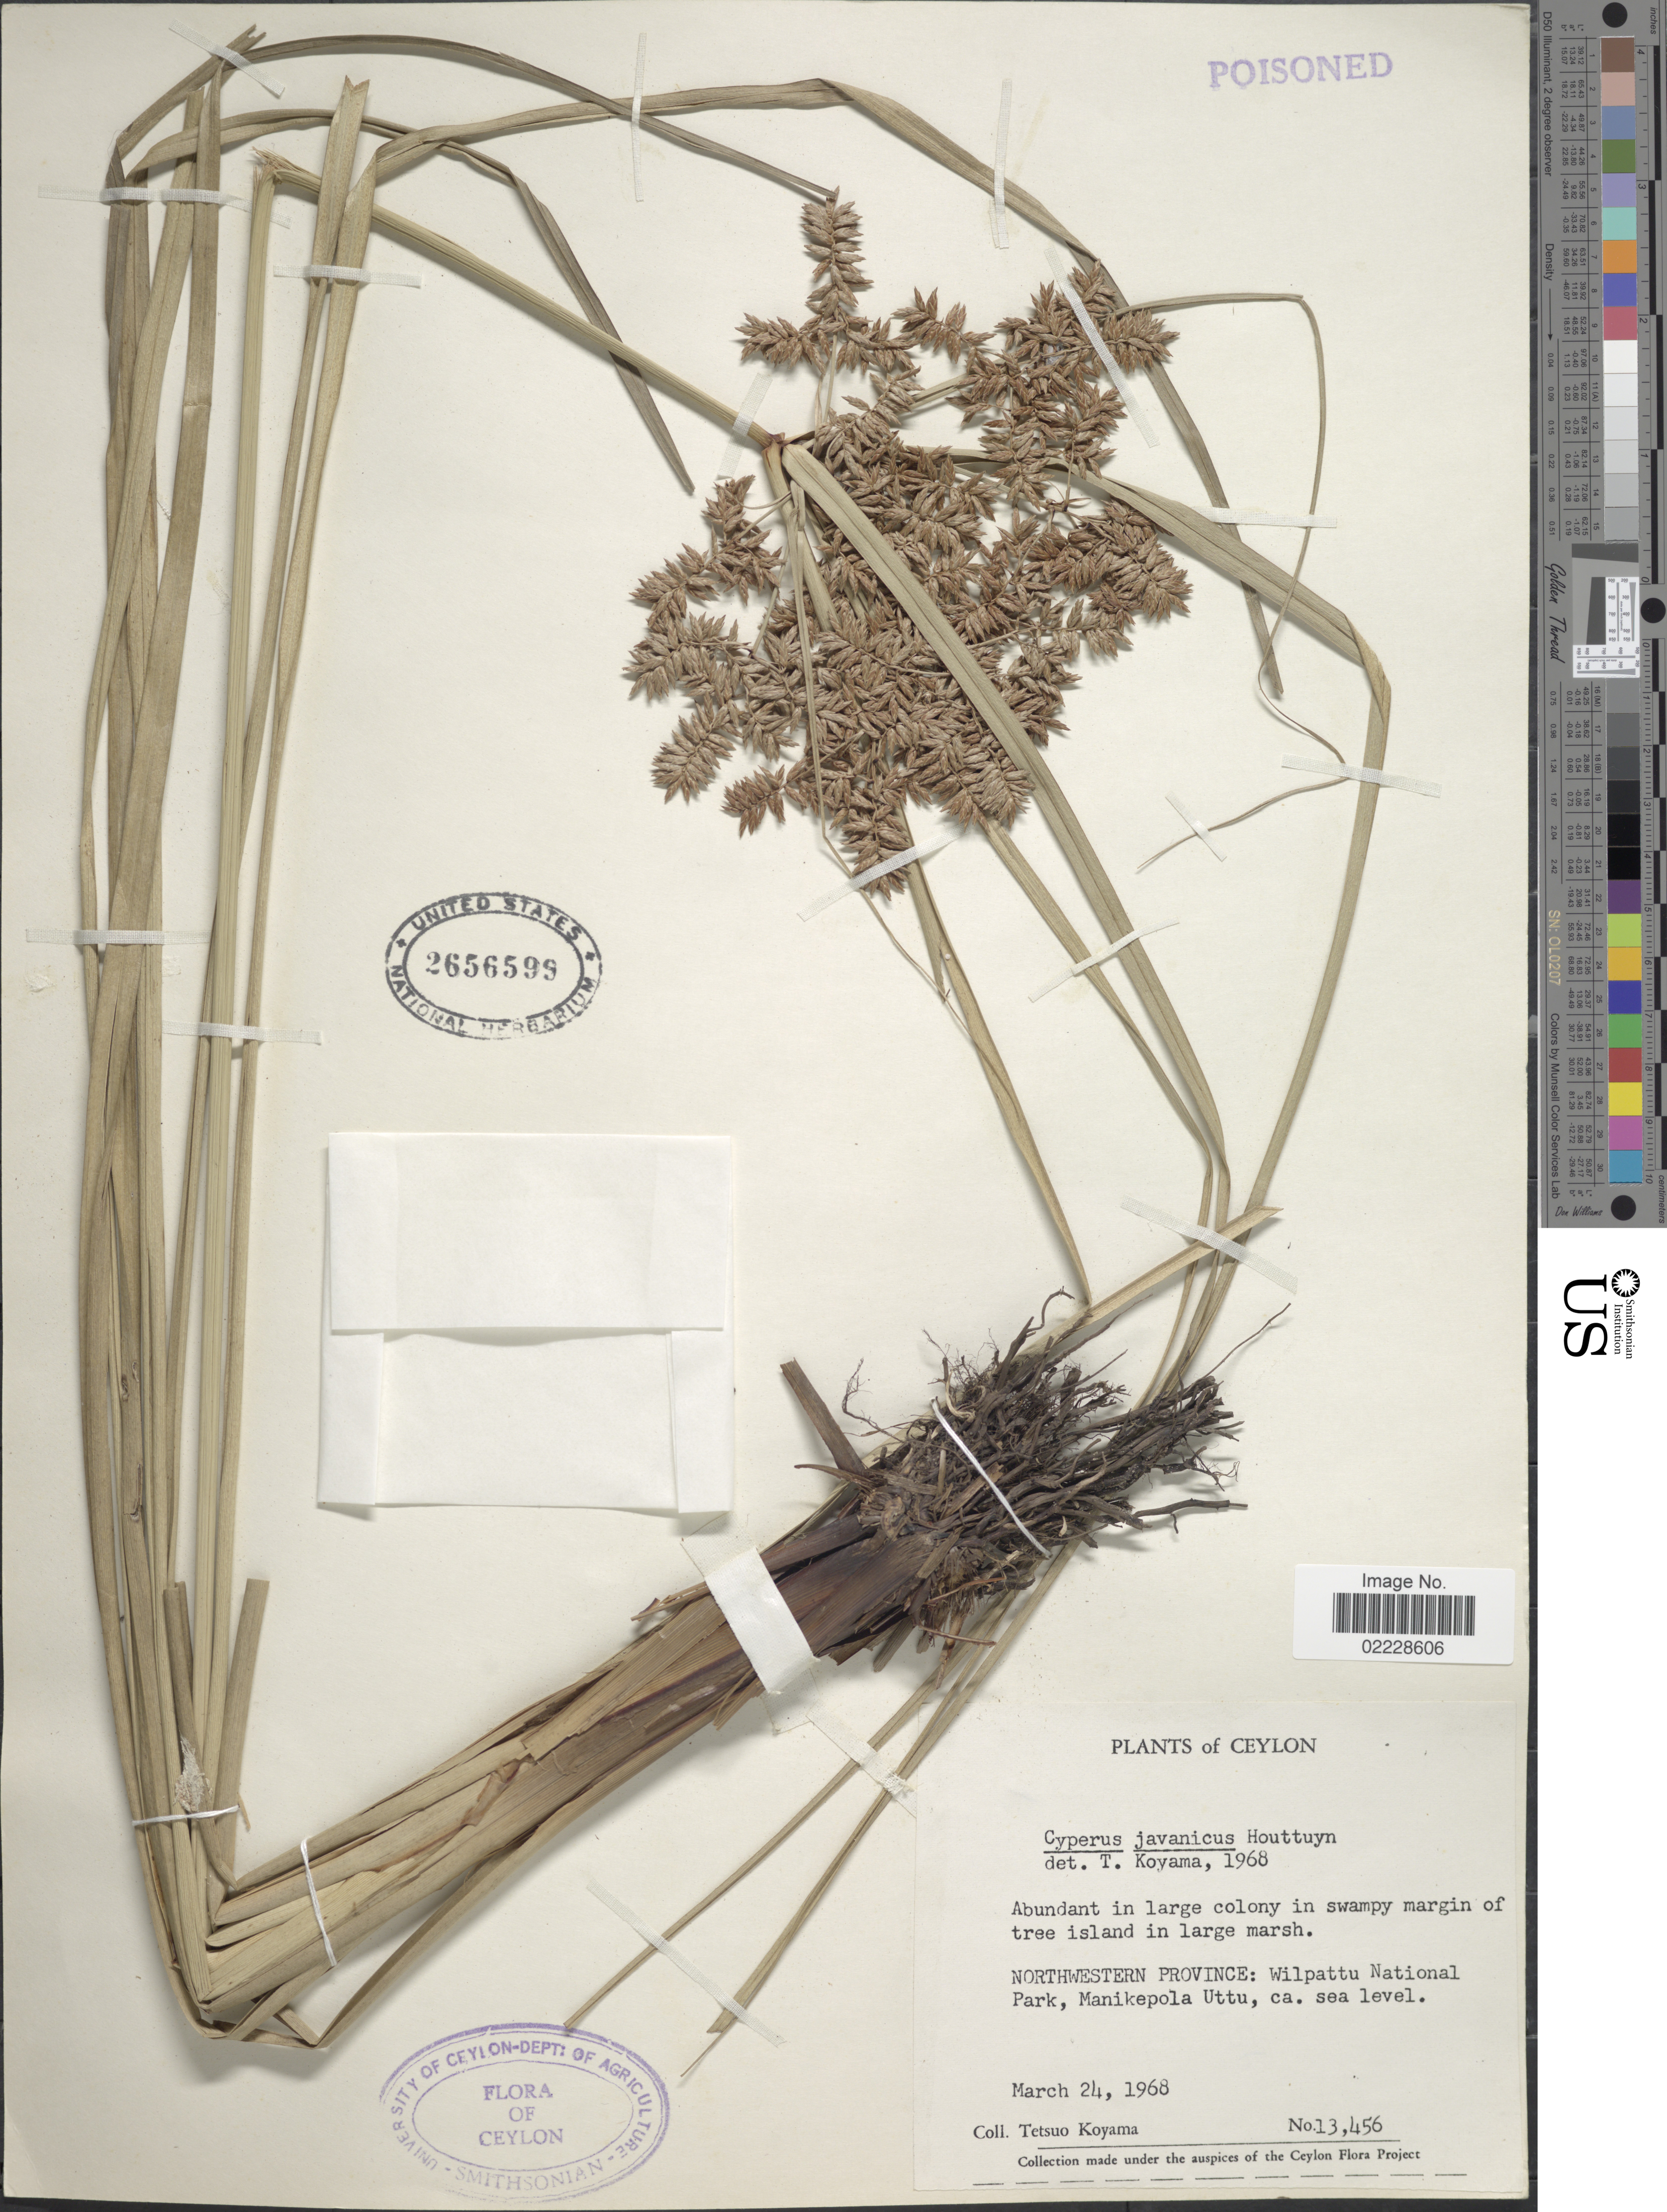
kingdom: Plantae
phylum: Tracheophyta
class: Liliopsida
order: Poales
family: Cyperaceae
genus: Cyperus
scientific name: Cyperus javanicus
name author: Houtt.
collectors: T. Koyama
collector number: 13456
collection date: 1968-03-24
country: Sri Lanka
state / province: North Western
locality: Ceylon, Northwestern Province: Wilpattu National Park, Manikepola Uttu.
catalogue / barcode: US 2656598